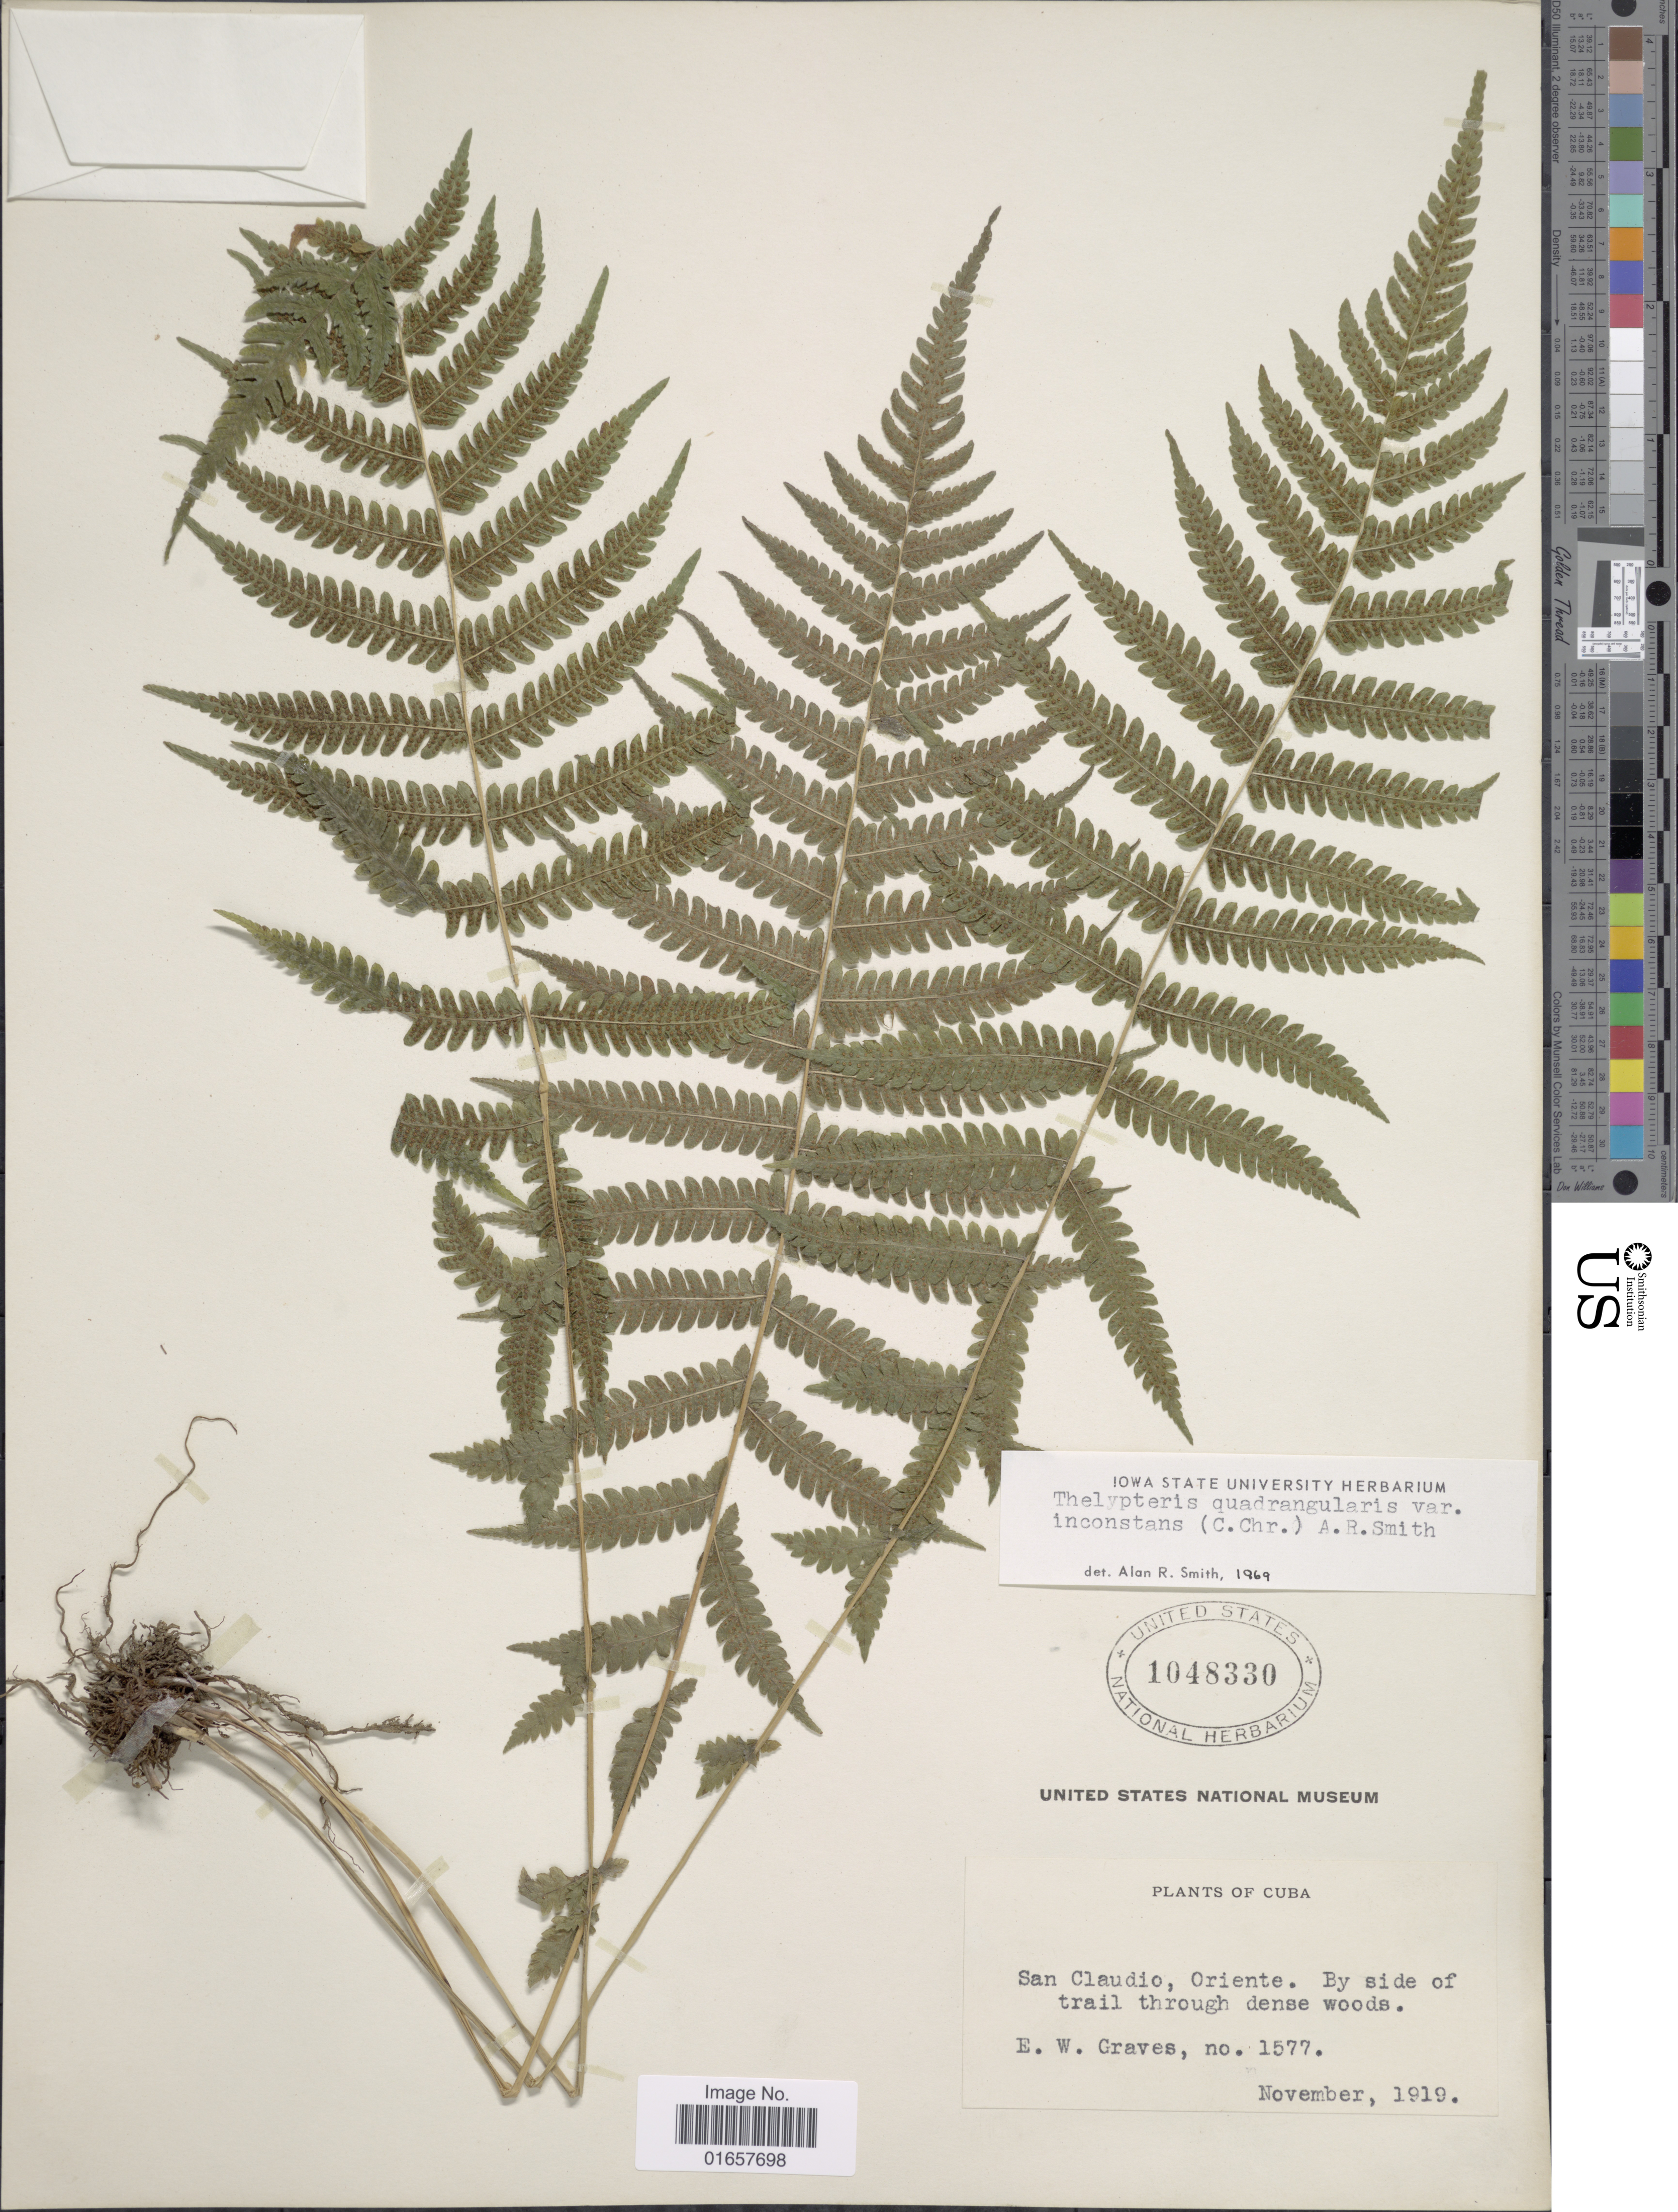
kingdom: Plantae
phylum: Tracheophyta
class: Polypodiopsida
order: Polypodiales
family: Thelypteridaceae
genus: Christella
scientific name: Christella hispidula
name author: (Decne.) Holttum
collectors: E. Graves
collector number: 1577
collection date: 1919-11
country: Cuba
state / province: Oriente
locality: Cuba, San Claudio, by side of trail through dense woods.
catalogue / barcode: US 1048330